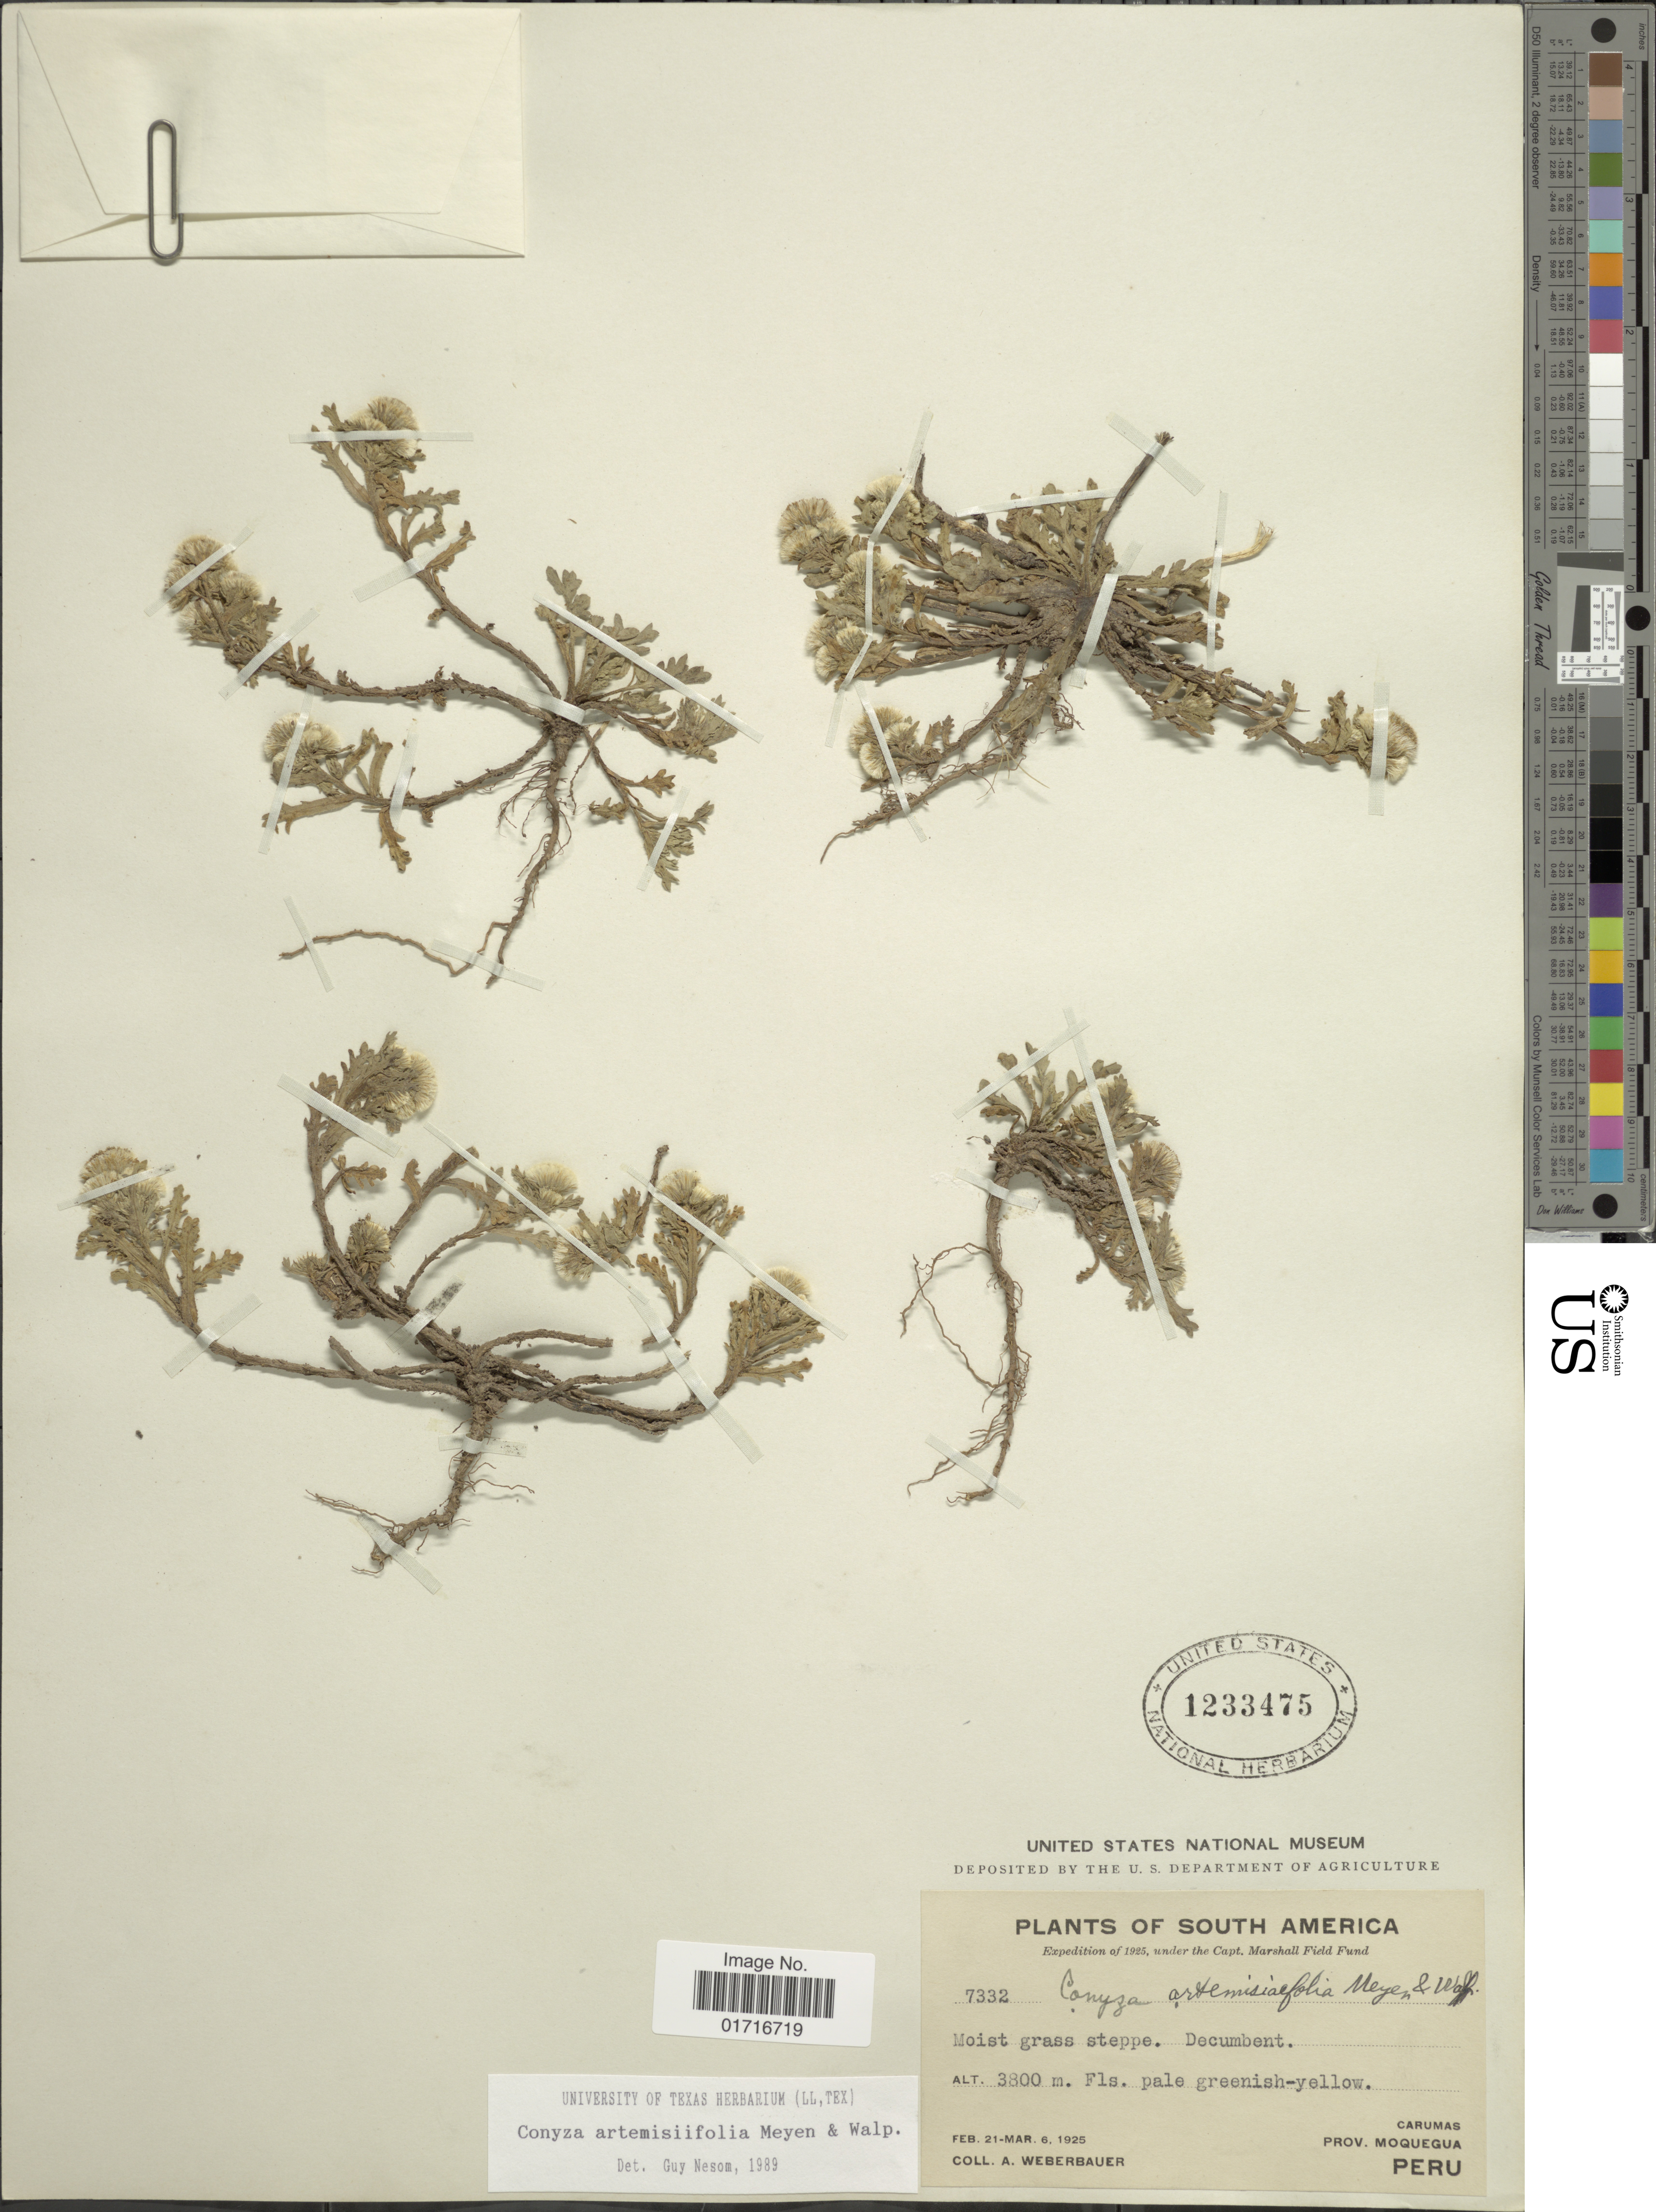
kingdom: Plantae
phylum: Tracheophyta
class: Magnoliopsida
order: Asterales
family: Asteraceae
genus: Conyza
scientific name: Conyza artemisifolia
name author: Meyen & Walp.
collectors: A. Weberbauer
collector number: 7332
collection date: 1925-02-21/1925-03-06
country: Peru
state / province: Moquegua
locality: South America, carumas Prov. Moquegua. Peru.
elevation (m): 3800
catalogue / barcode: US 1233475